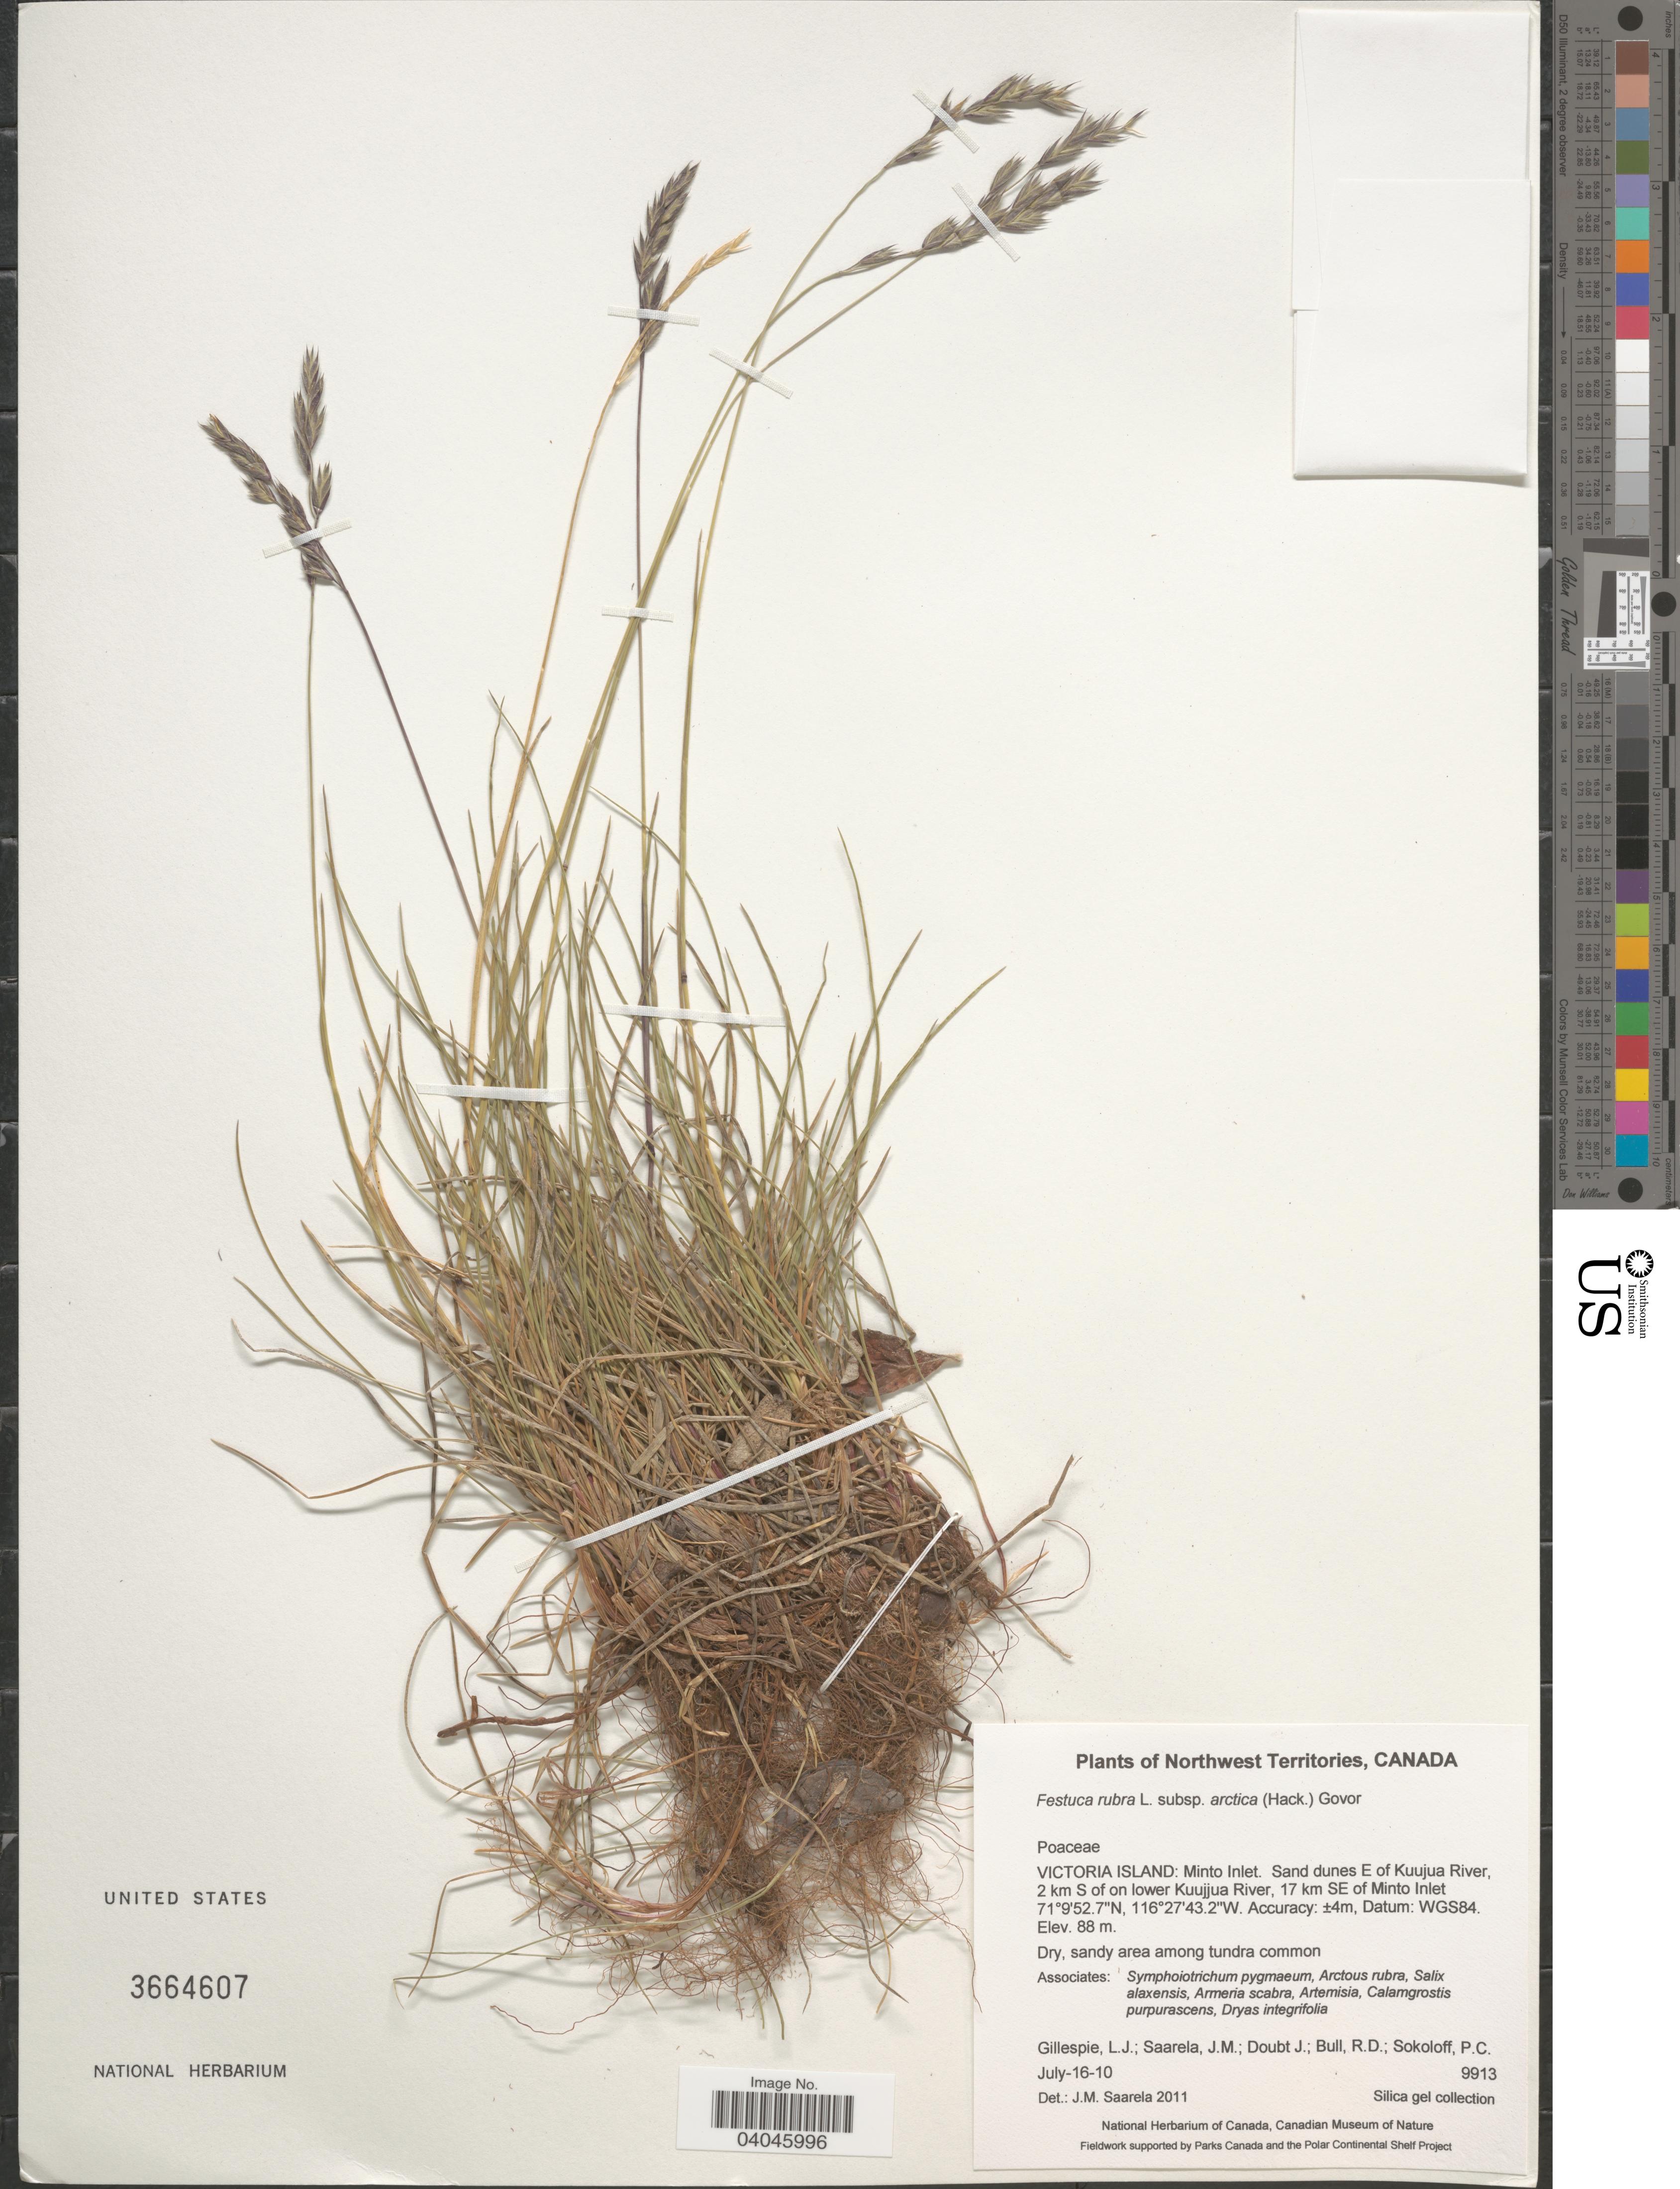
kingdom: Plantae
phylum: Tracheophyta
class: Liliopsida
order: Poales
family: Poaceae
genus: Festuca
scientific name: Festuca rubra subsp. arctica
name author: (Hack.) Govor.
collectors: L. Gillespie, J. Saarela, J. Doubt, R. Bull & P. Sokoloff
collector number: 9913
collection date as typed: Transcribed d/m/y: 16/7/10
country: Canada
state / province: Northwest Territories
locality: Victoria Island: Minto Inlet. Sand dunes E of Kuujua River, 2 km S of on lower Kuujjua River, 17 km SE of Minto Inlet, Datum: WGS84.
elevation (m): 88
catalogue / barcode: US 3664607